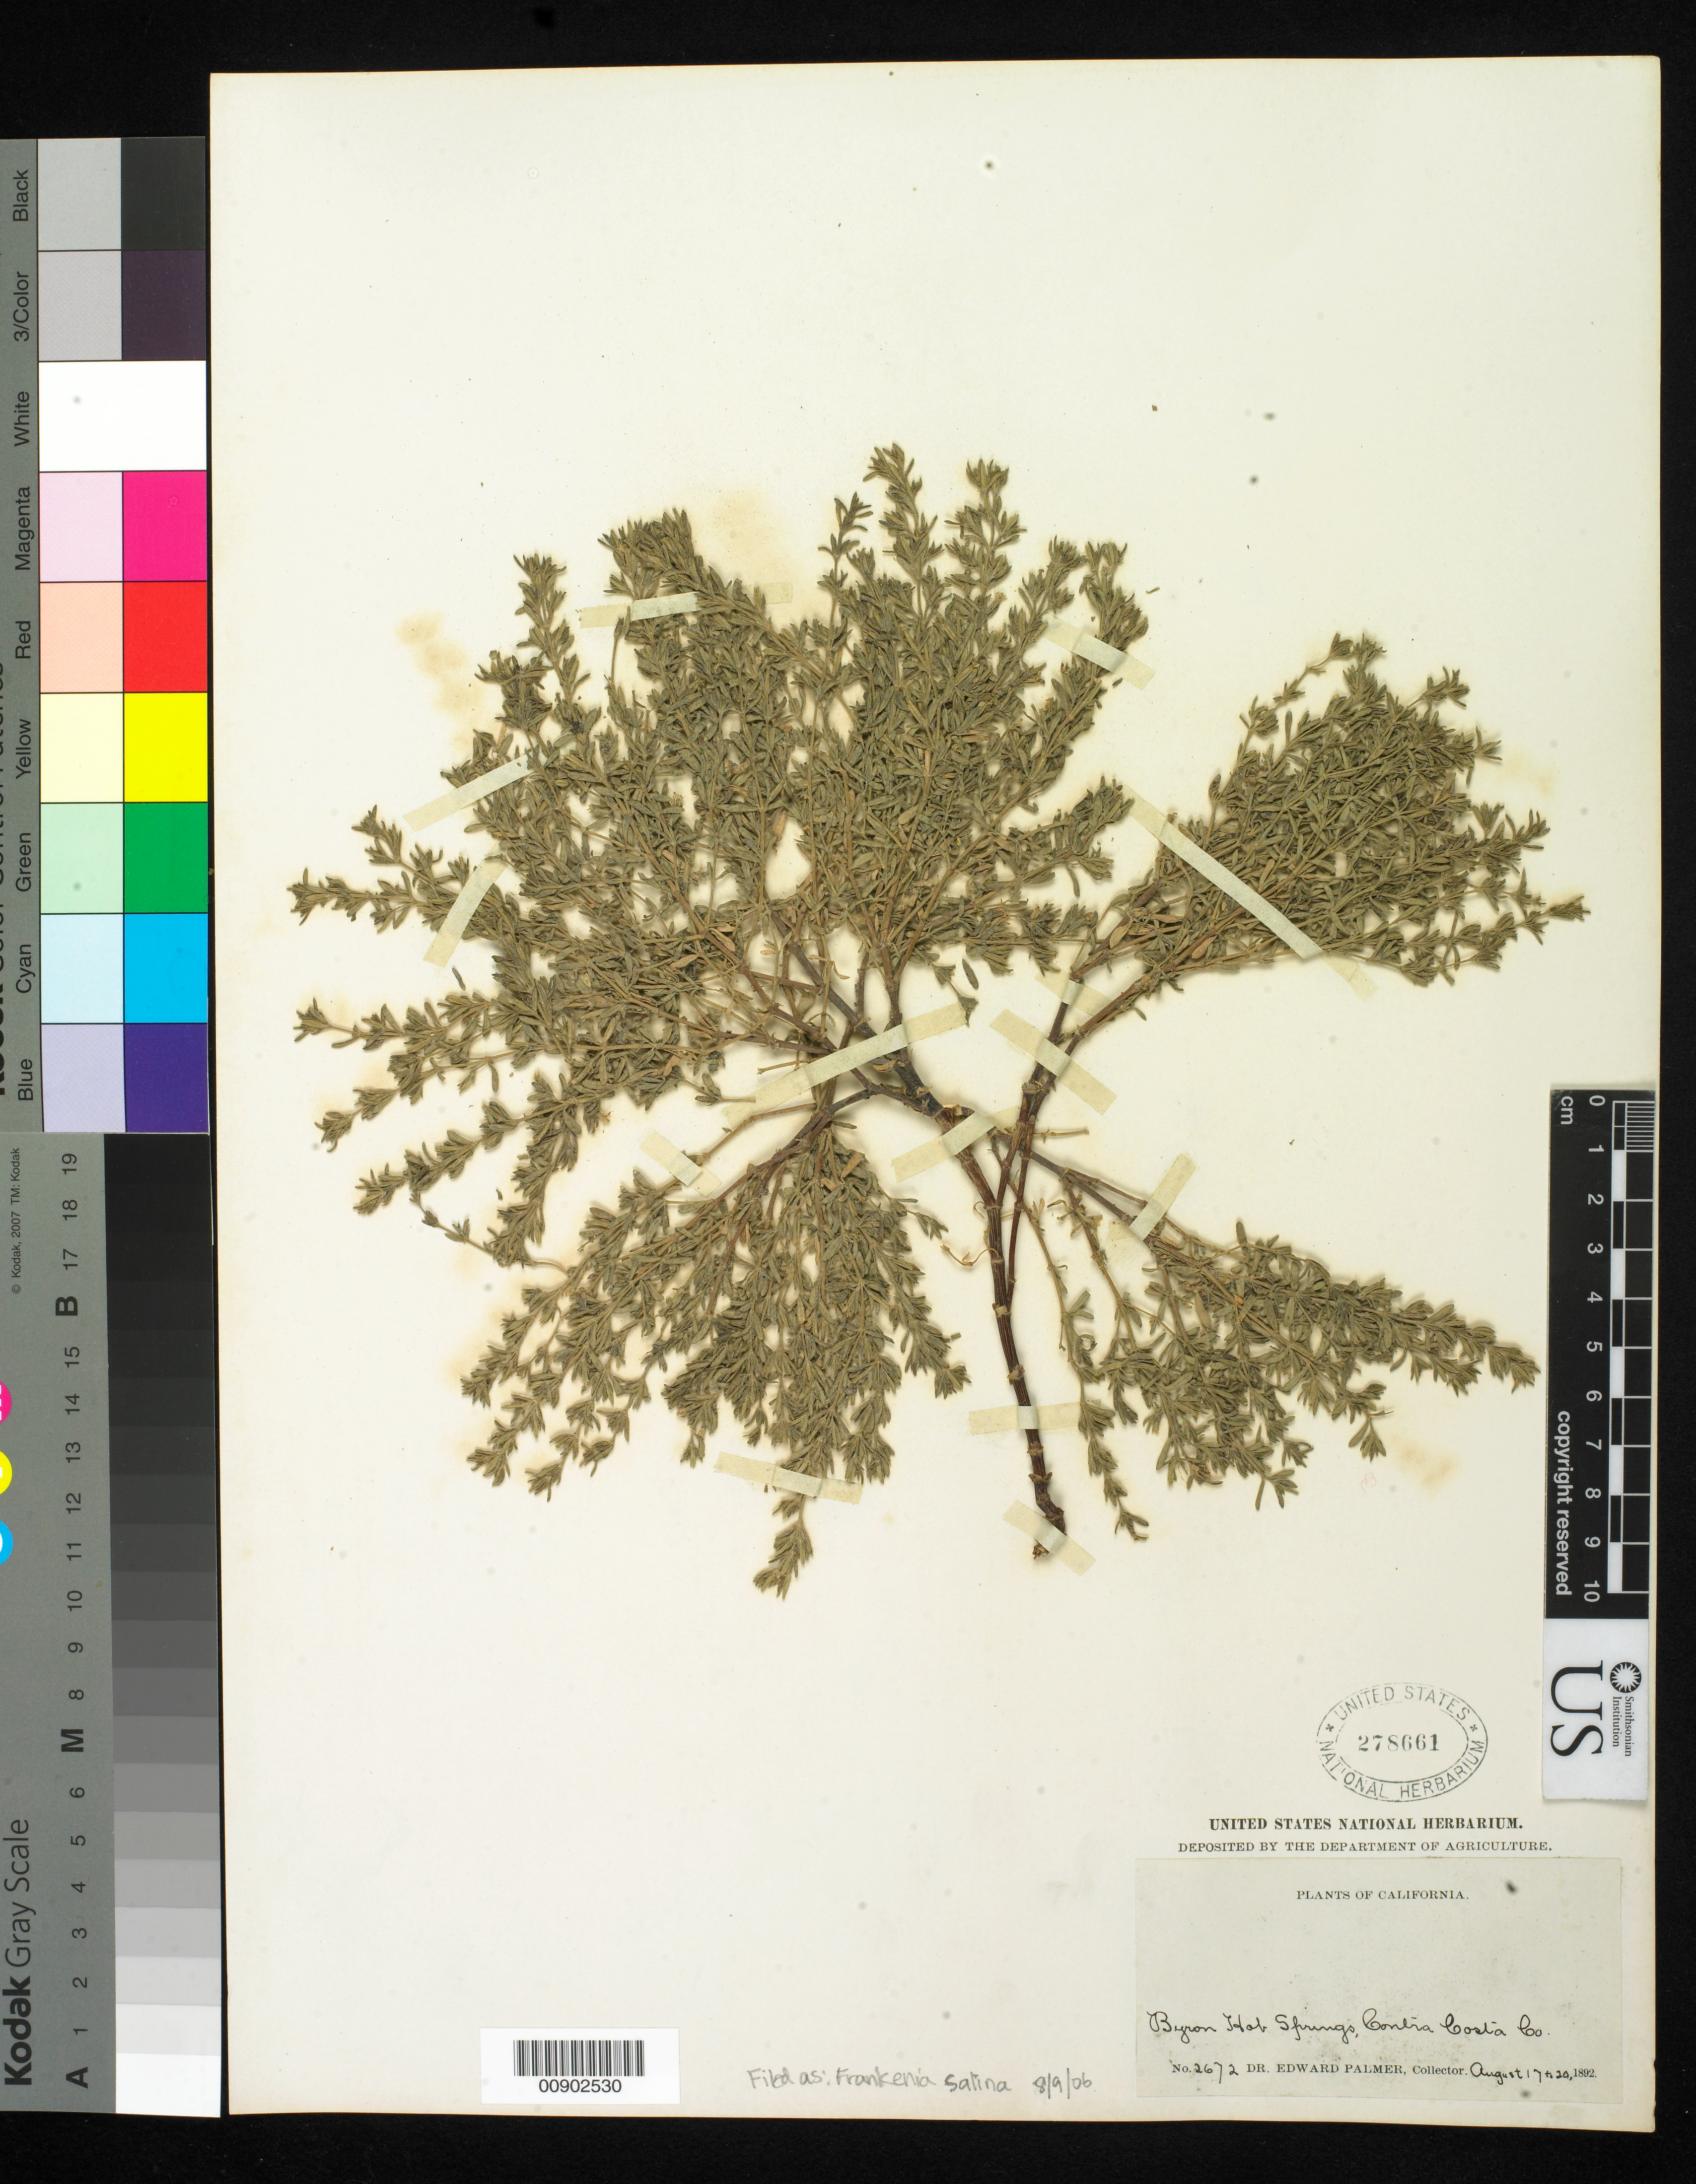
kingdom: Plantae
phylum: Tracheophyta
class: Magnoliopsida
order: Caryophyllales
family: Frankeniaceae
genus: Frankenia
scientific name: Frankenia salina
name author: (Molina) I.M. Johnst.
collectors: E. Palmer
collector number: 2672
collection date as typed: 17 Aug 1892 to 20 Aug 1892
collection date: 1892-08-17/1892-08-20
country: United States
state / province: California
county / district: Contra Costa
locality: Byron Hot Springs, Contra Costa County, California.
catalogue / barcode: US 278661